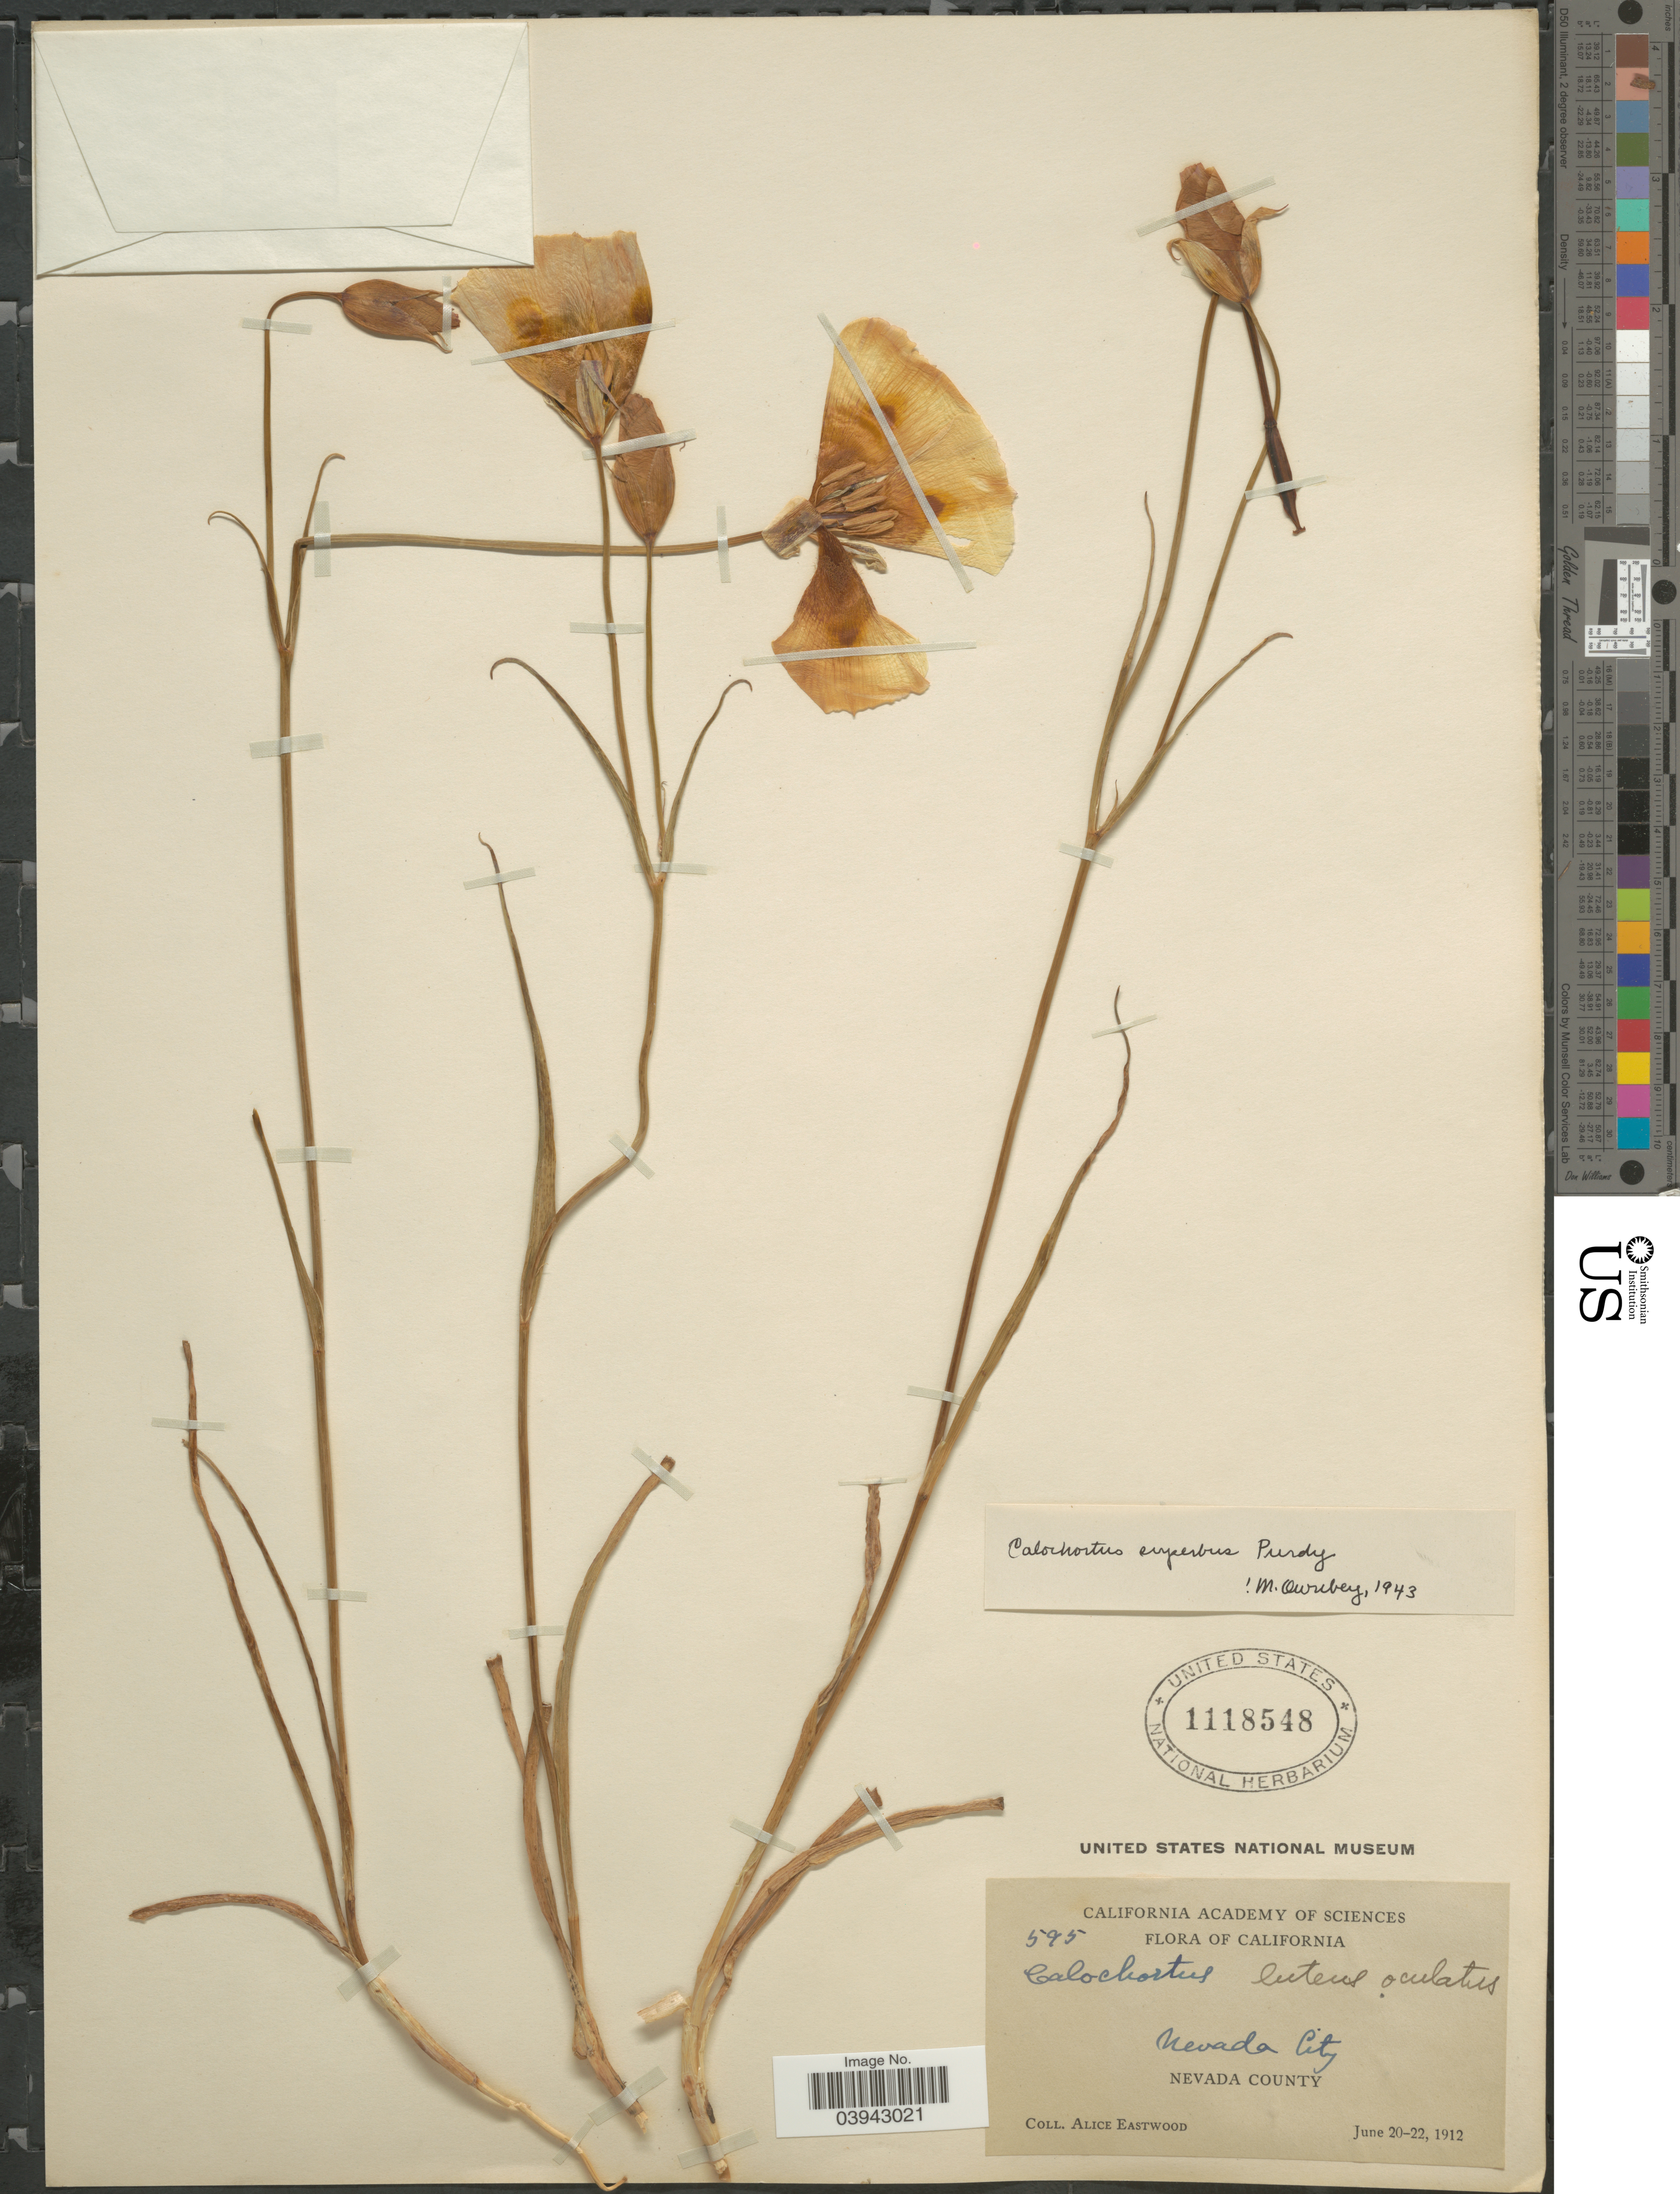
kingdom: Plantae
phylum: Tracheophyta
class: Liliopsida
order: Liliales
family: Liliaceae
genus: Calochortus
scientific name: Calochortus superbus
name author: Purdy ex J.T. Howell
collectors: A. Eastwood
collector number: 595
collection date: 1912-06-20/1912-06-22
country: United States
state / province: California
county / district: Nevada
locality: Nevada City. Nevada County.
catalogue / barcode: US 1118548